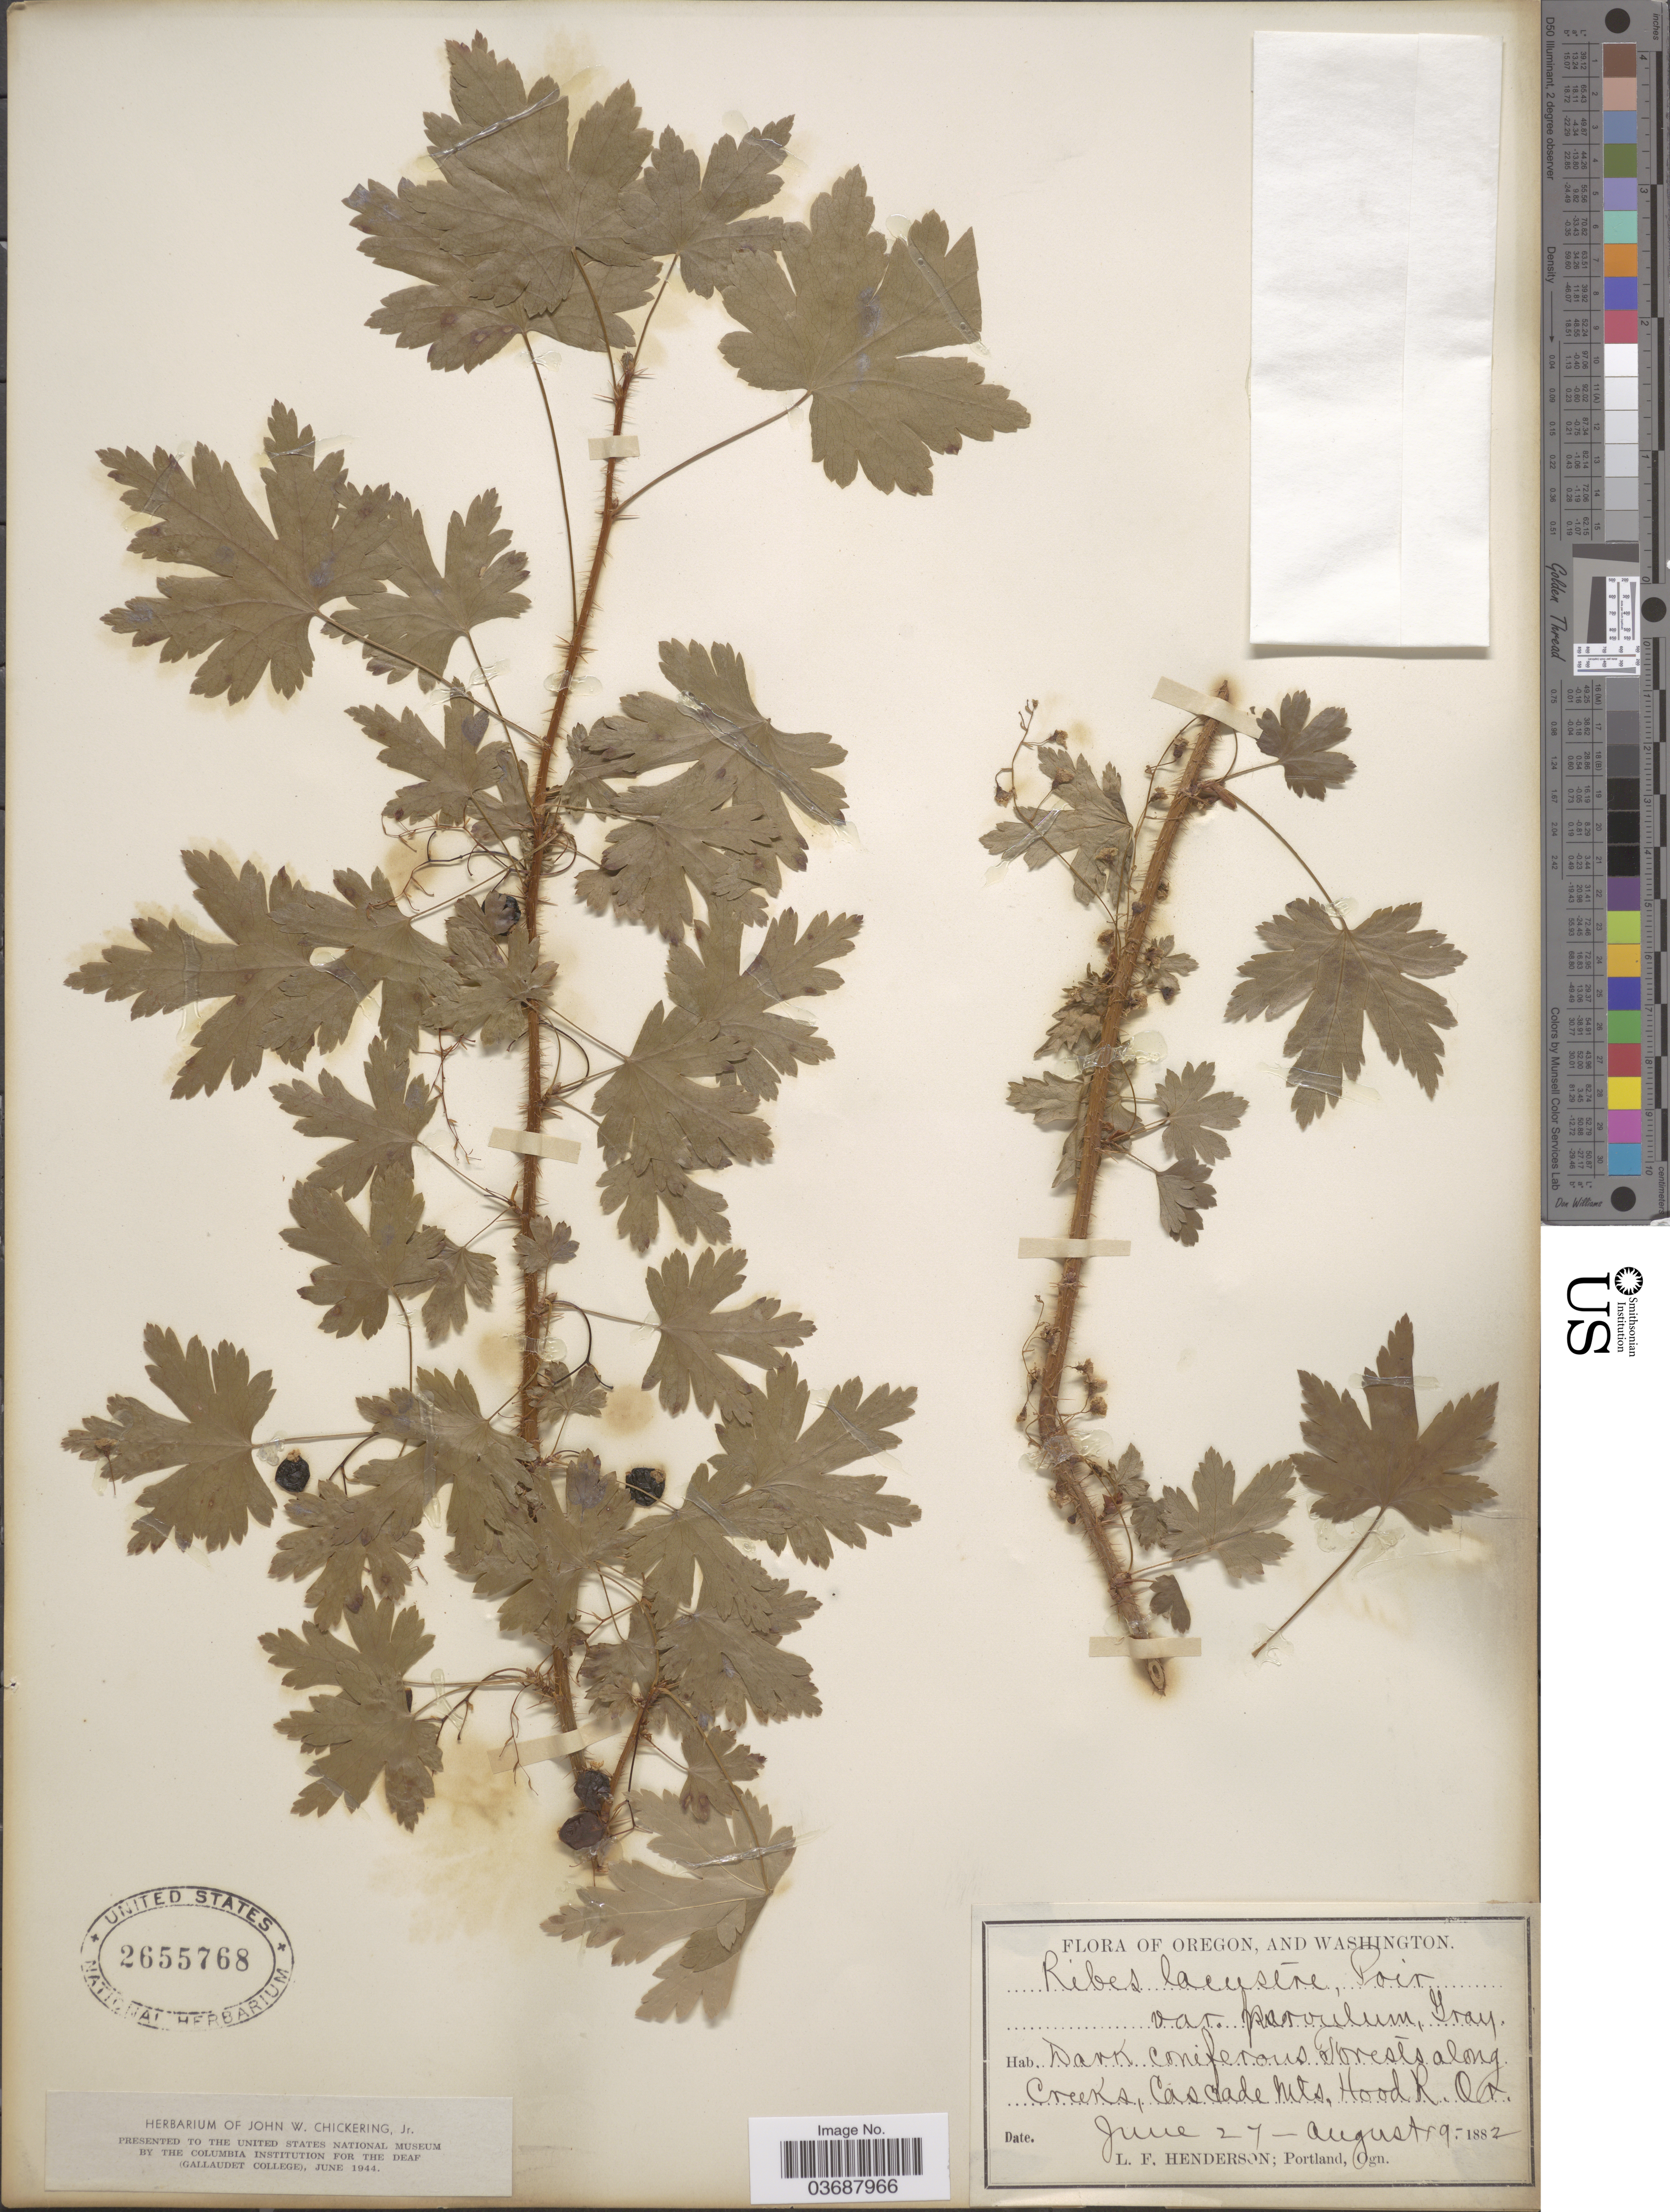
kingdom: Plantae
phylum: Tracheophyta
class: Magnoliopsida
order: Saxifragales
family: Grossulariaceae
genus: Ribes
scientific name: Ribes lacustre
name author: (Pers.) Poir.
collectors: L. Henderson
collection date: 1882-06-27/1882-08-19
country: United States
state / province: Oregon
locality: Along creeks, Cascade Mts., Hood R.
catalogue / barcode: US 2655768